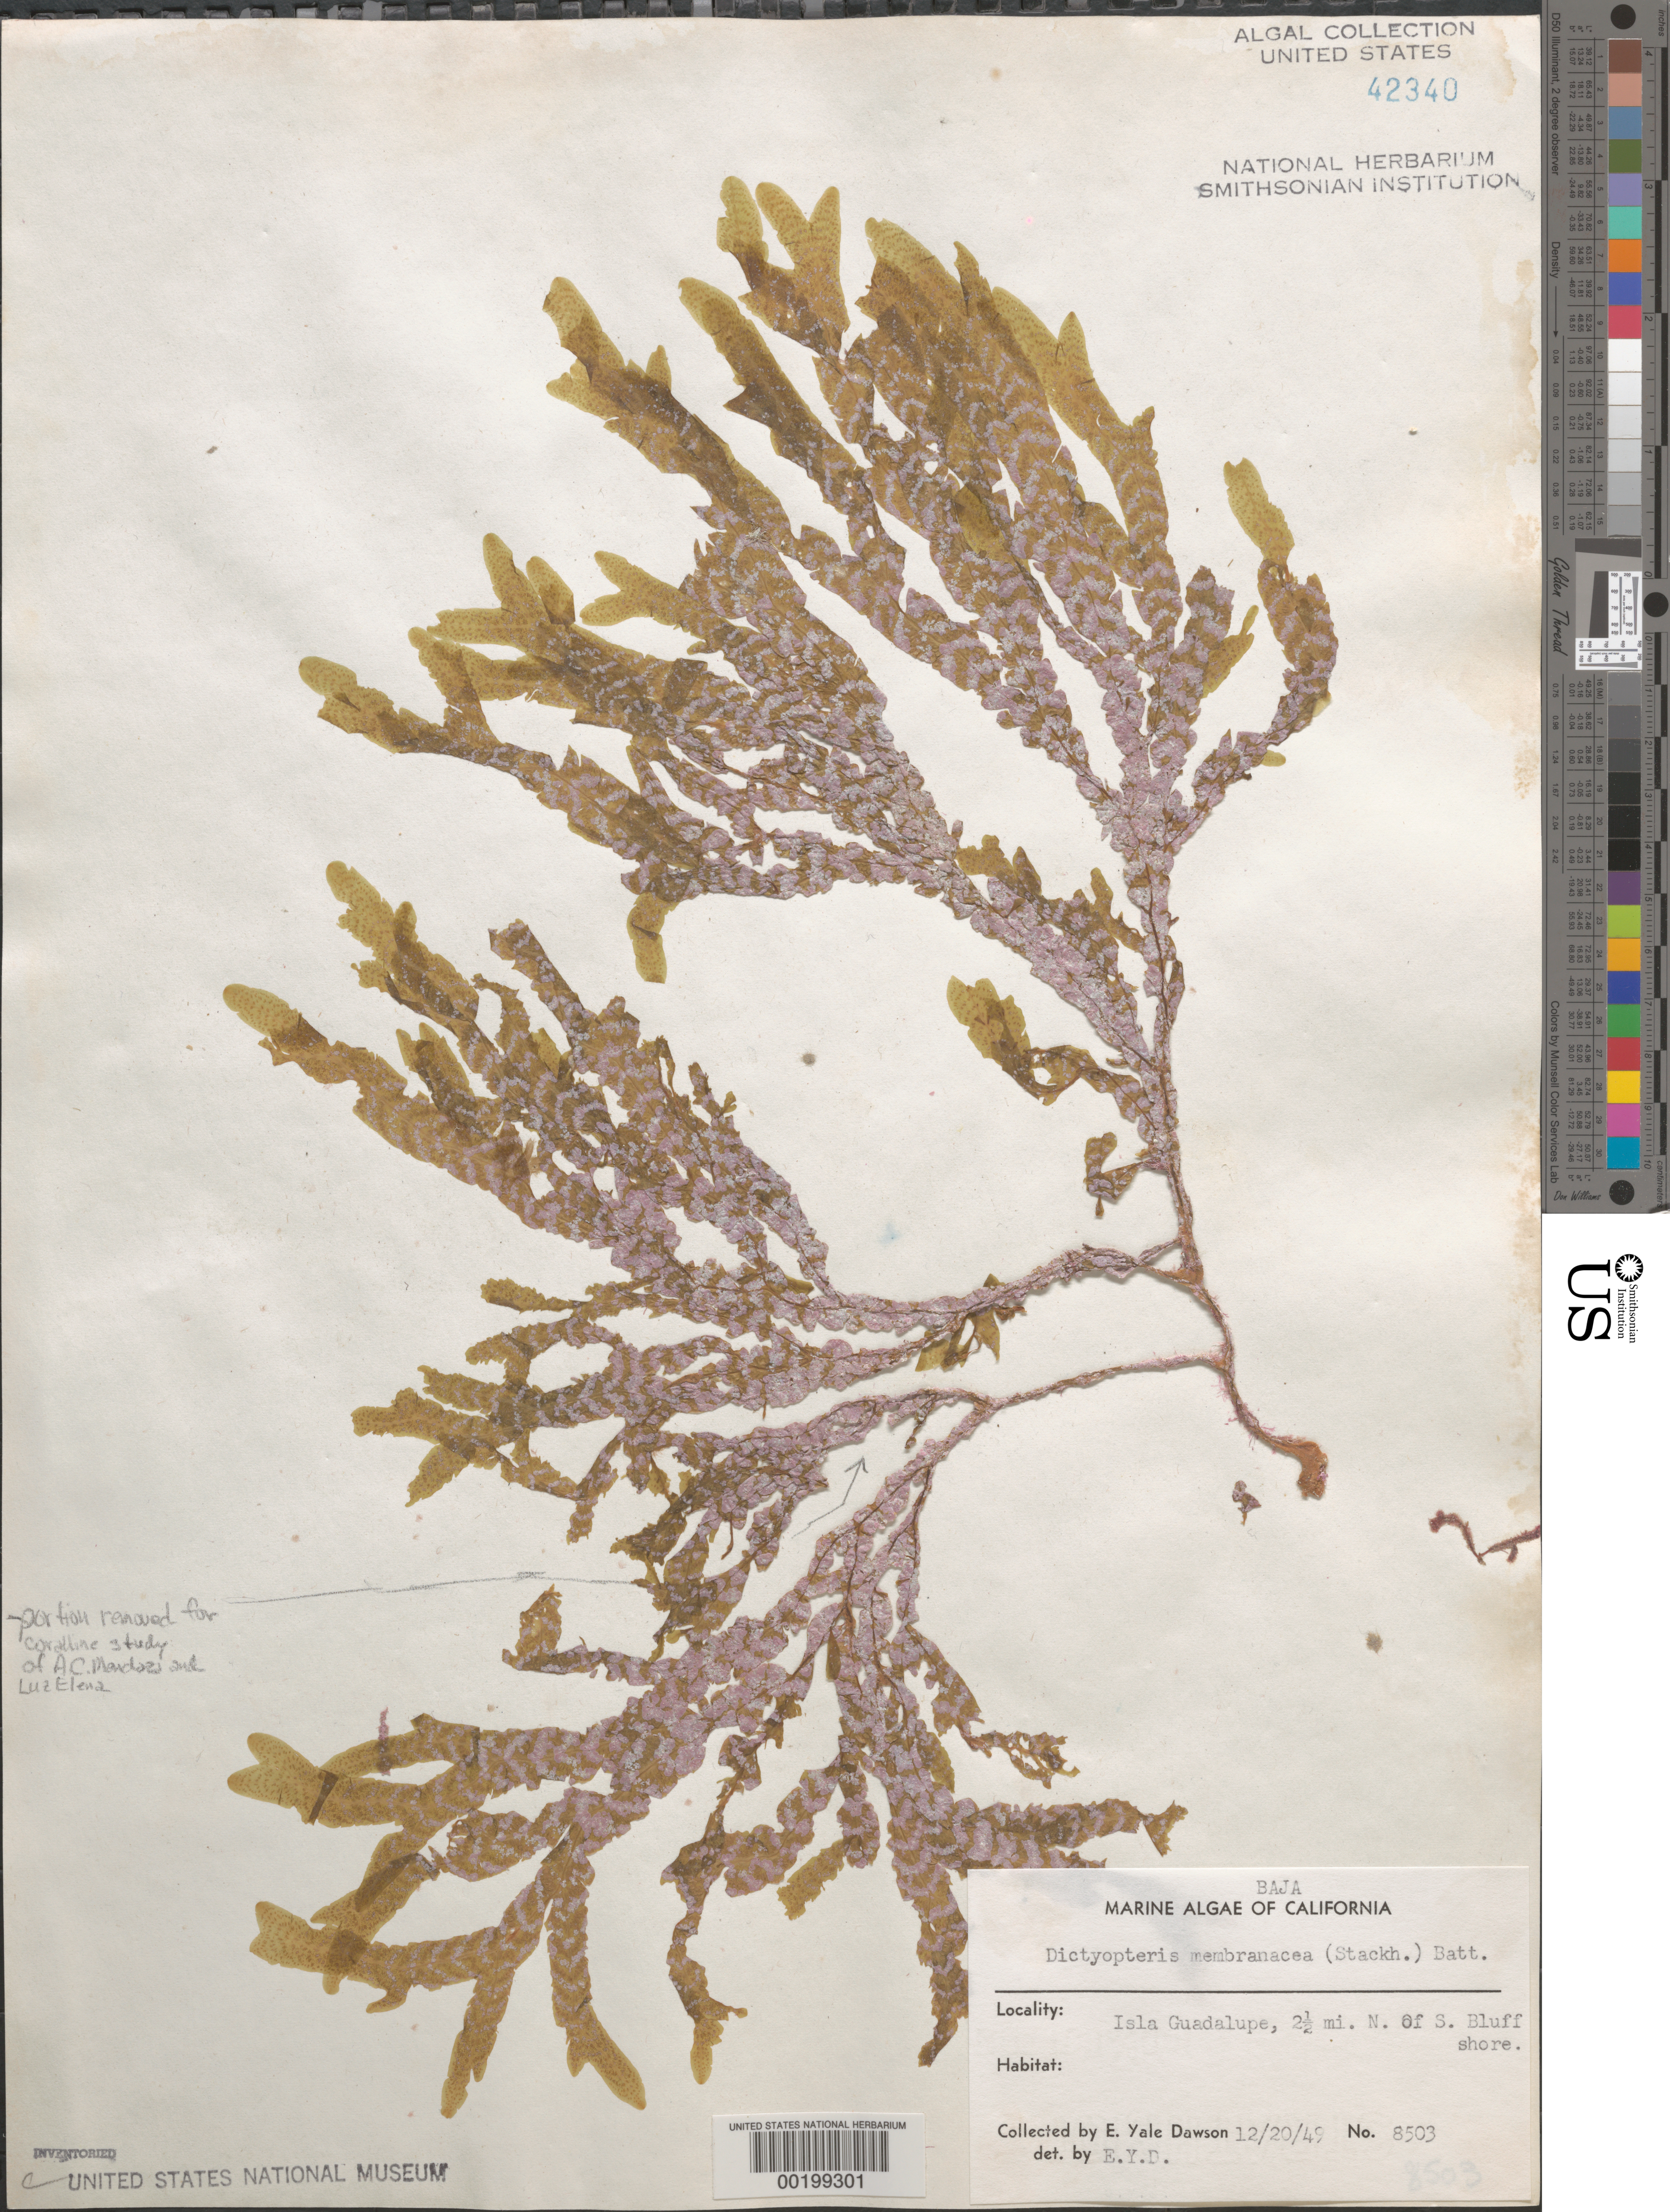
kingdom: Chromista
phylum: Ochrophyta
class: Phaeophyceae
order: Dictyotales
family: Dictyotaceae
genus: Dictyopteris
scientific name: Dictyopteris polypodioides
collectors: E. Y. Dawson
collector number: EYD 8503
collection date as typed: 20 Dec 1949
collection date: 1949-12-20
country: Mexico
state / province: Baja California Norte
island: Isla Guadalupe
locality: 2.5 miles north of South Bluff shore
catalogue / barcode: US 42340